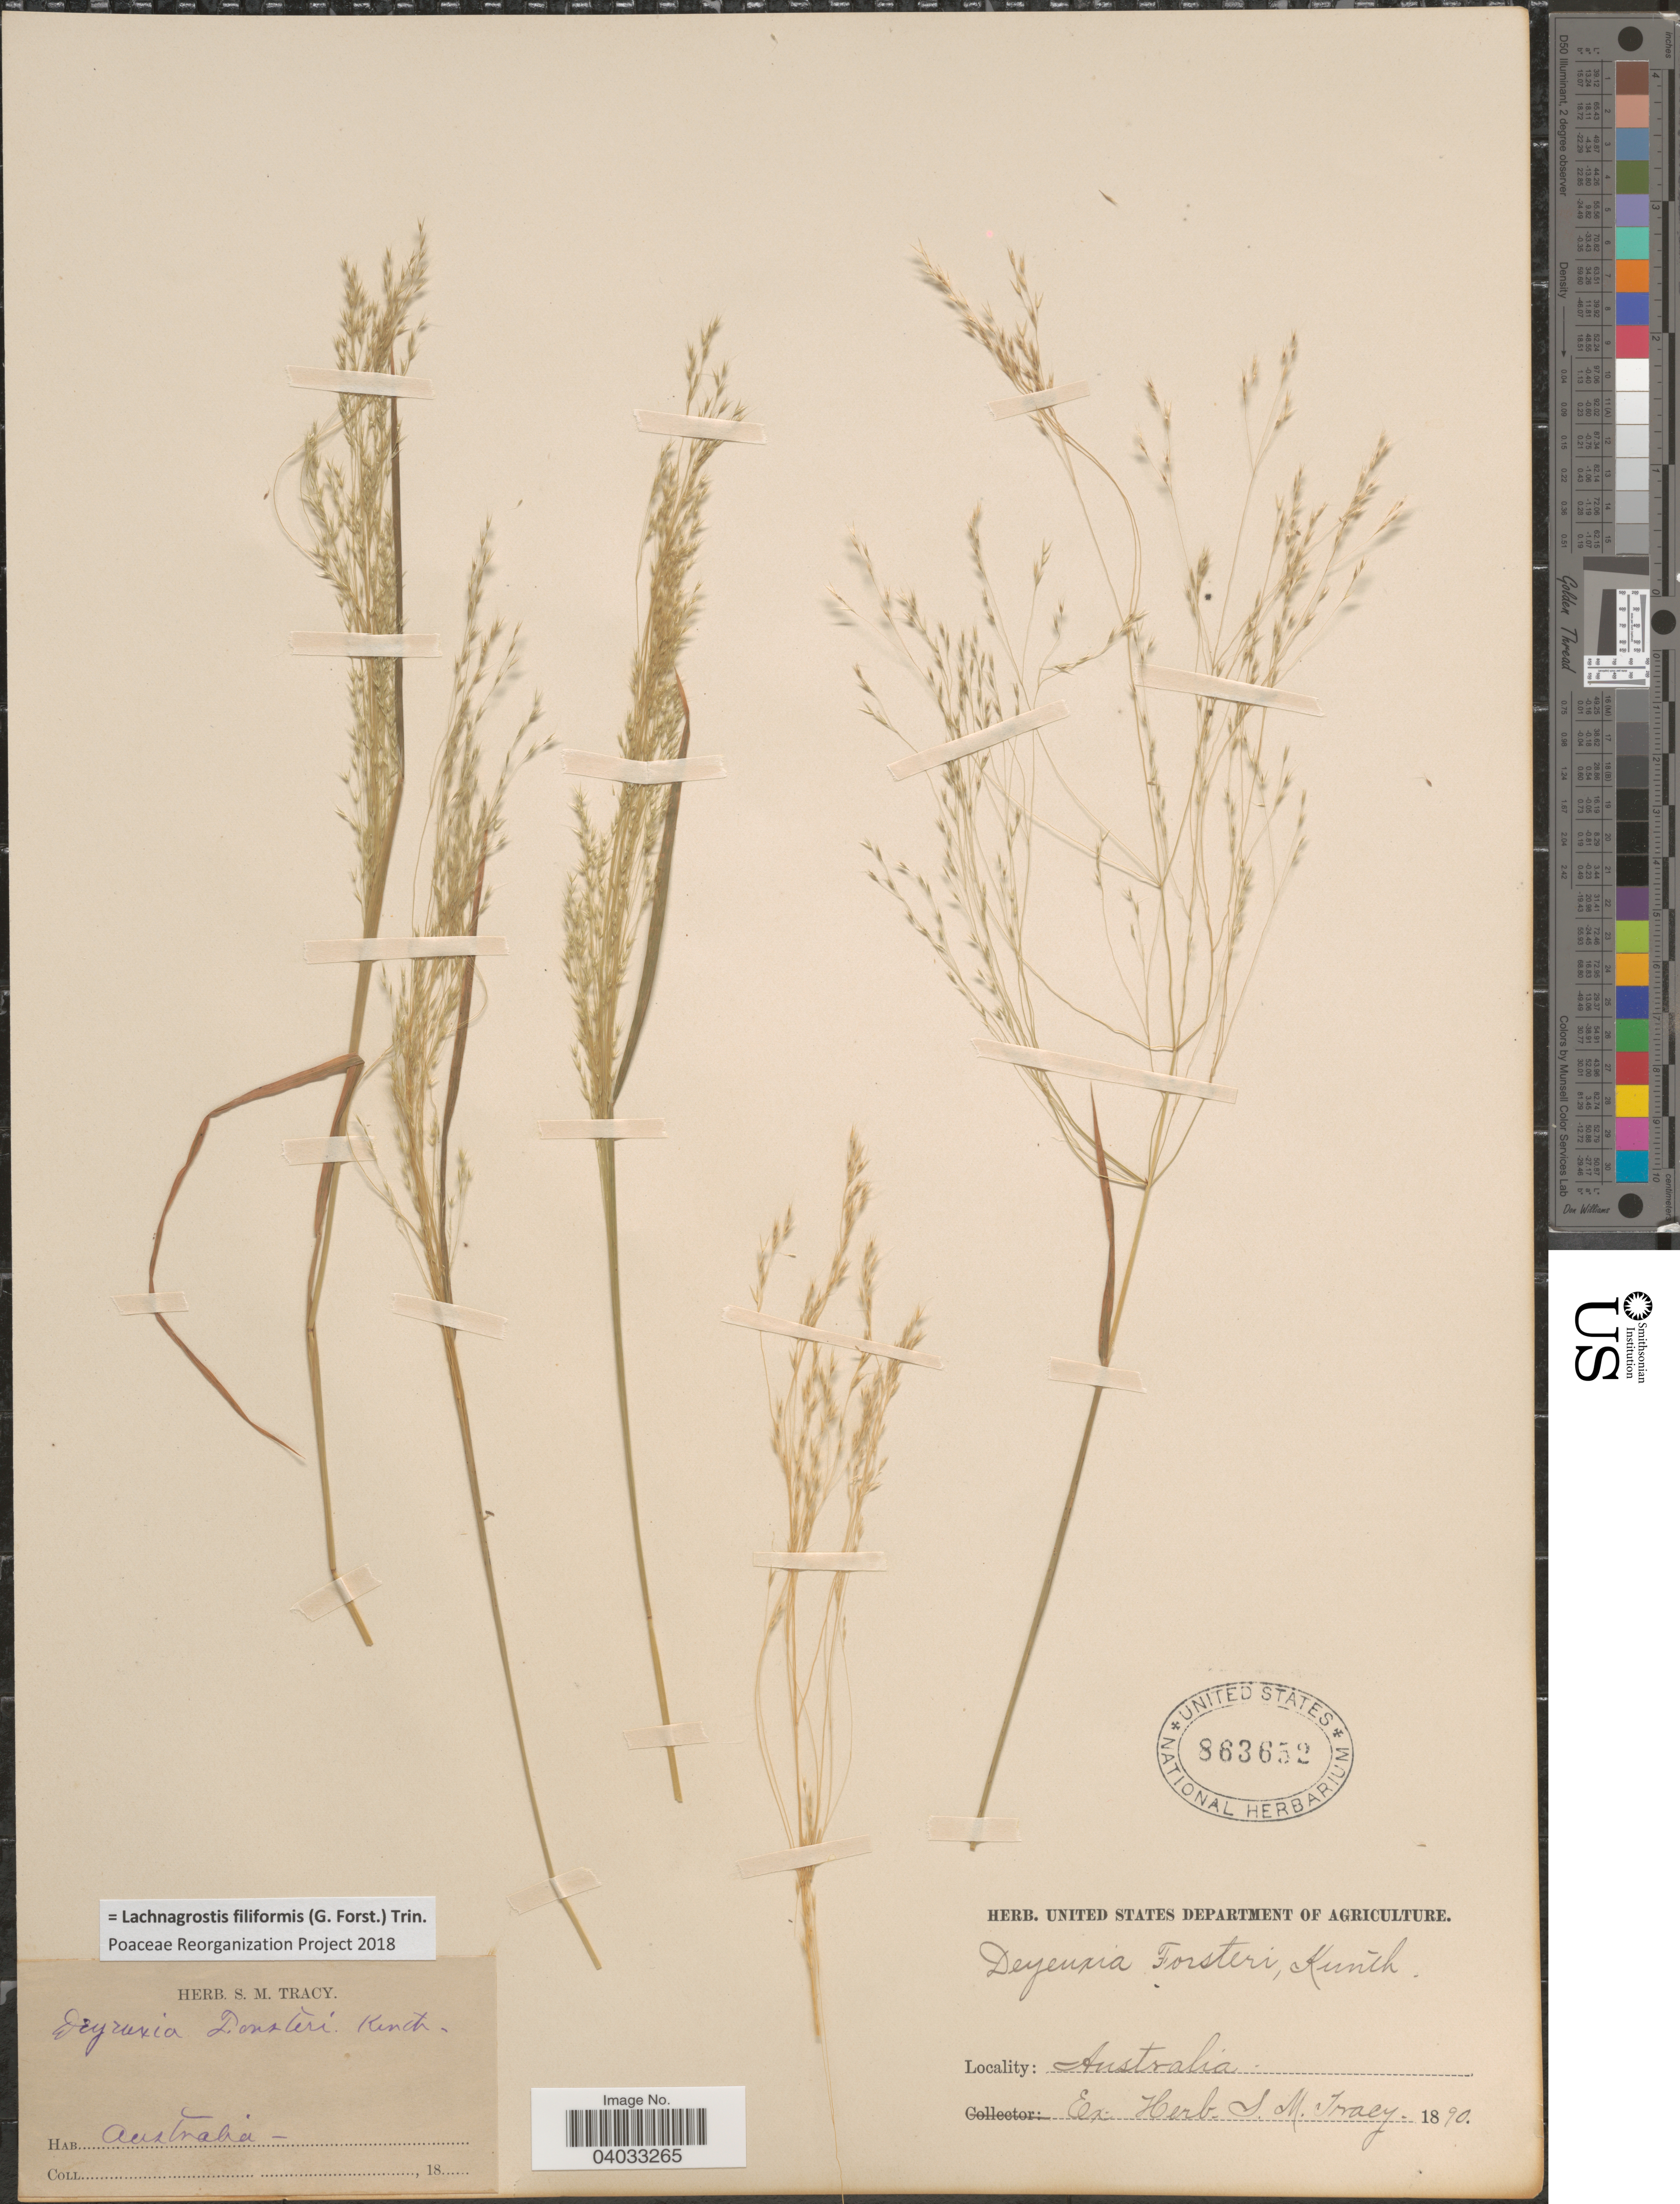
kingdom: Plantae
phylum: Tracheophyta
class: Liliopsida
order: Poales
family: Poaceae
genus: Lachnagrostis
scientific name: Lachnagrostis filiformis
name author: (J.R. Forst.) Trin.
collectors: Ex herb. S. M. Tracy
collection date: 1890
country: Australia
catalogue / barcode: US 863652